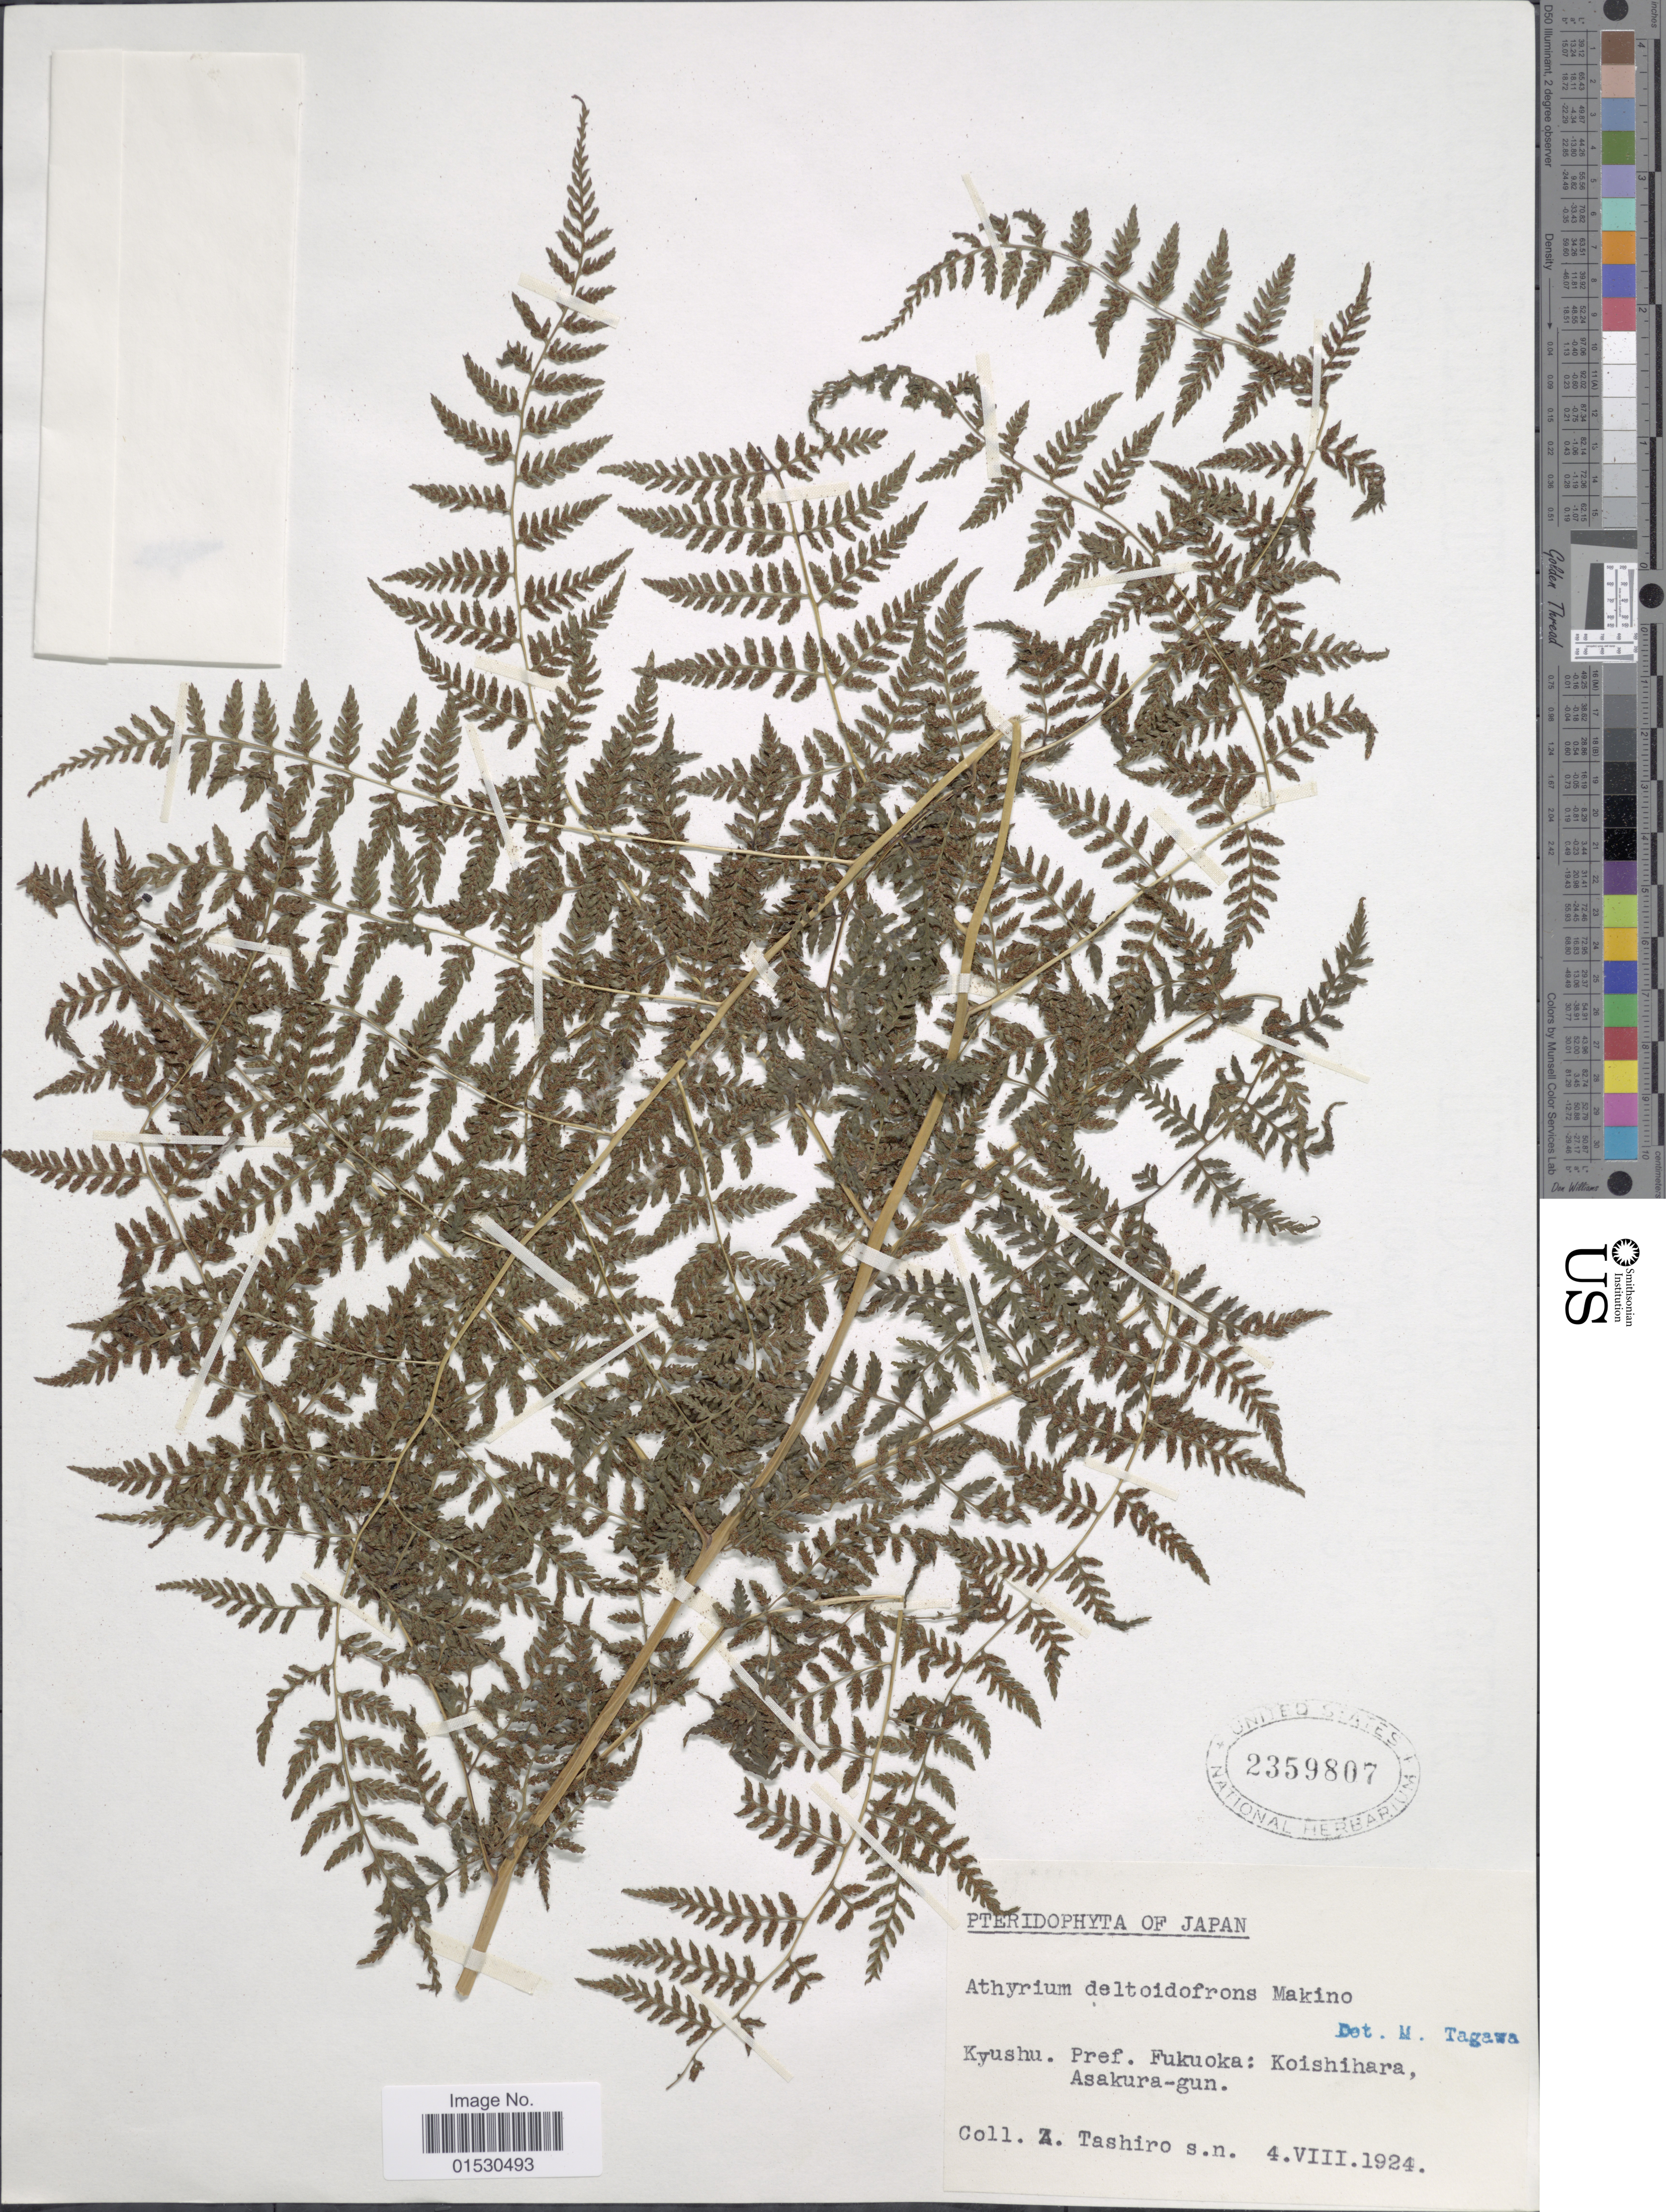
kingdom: Plantae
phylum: Tracheophyta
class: Polypodiopsida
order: Polypodiales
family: Athyriaceae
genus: Athyrium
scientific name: Athyrium deltoidofrons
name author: Makino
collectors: Z. Tashiro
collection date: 1924-08-04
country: Japan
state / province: Hukuoka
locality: Pref. Fukuoka: Koishihara, Asakura-gun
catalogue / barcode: US 2359807